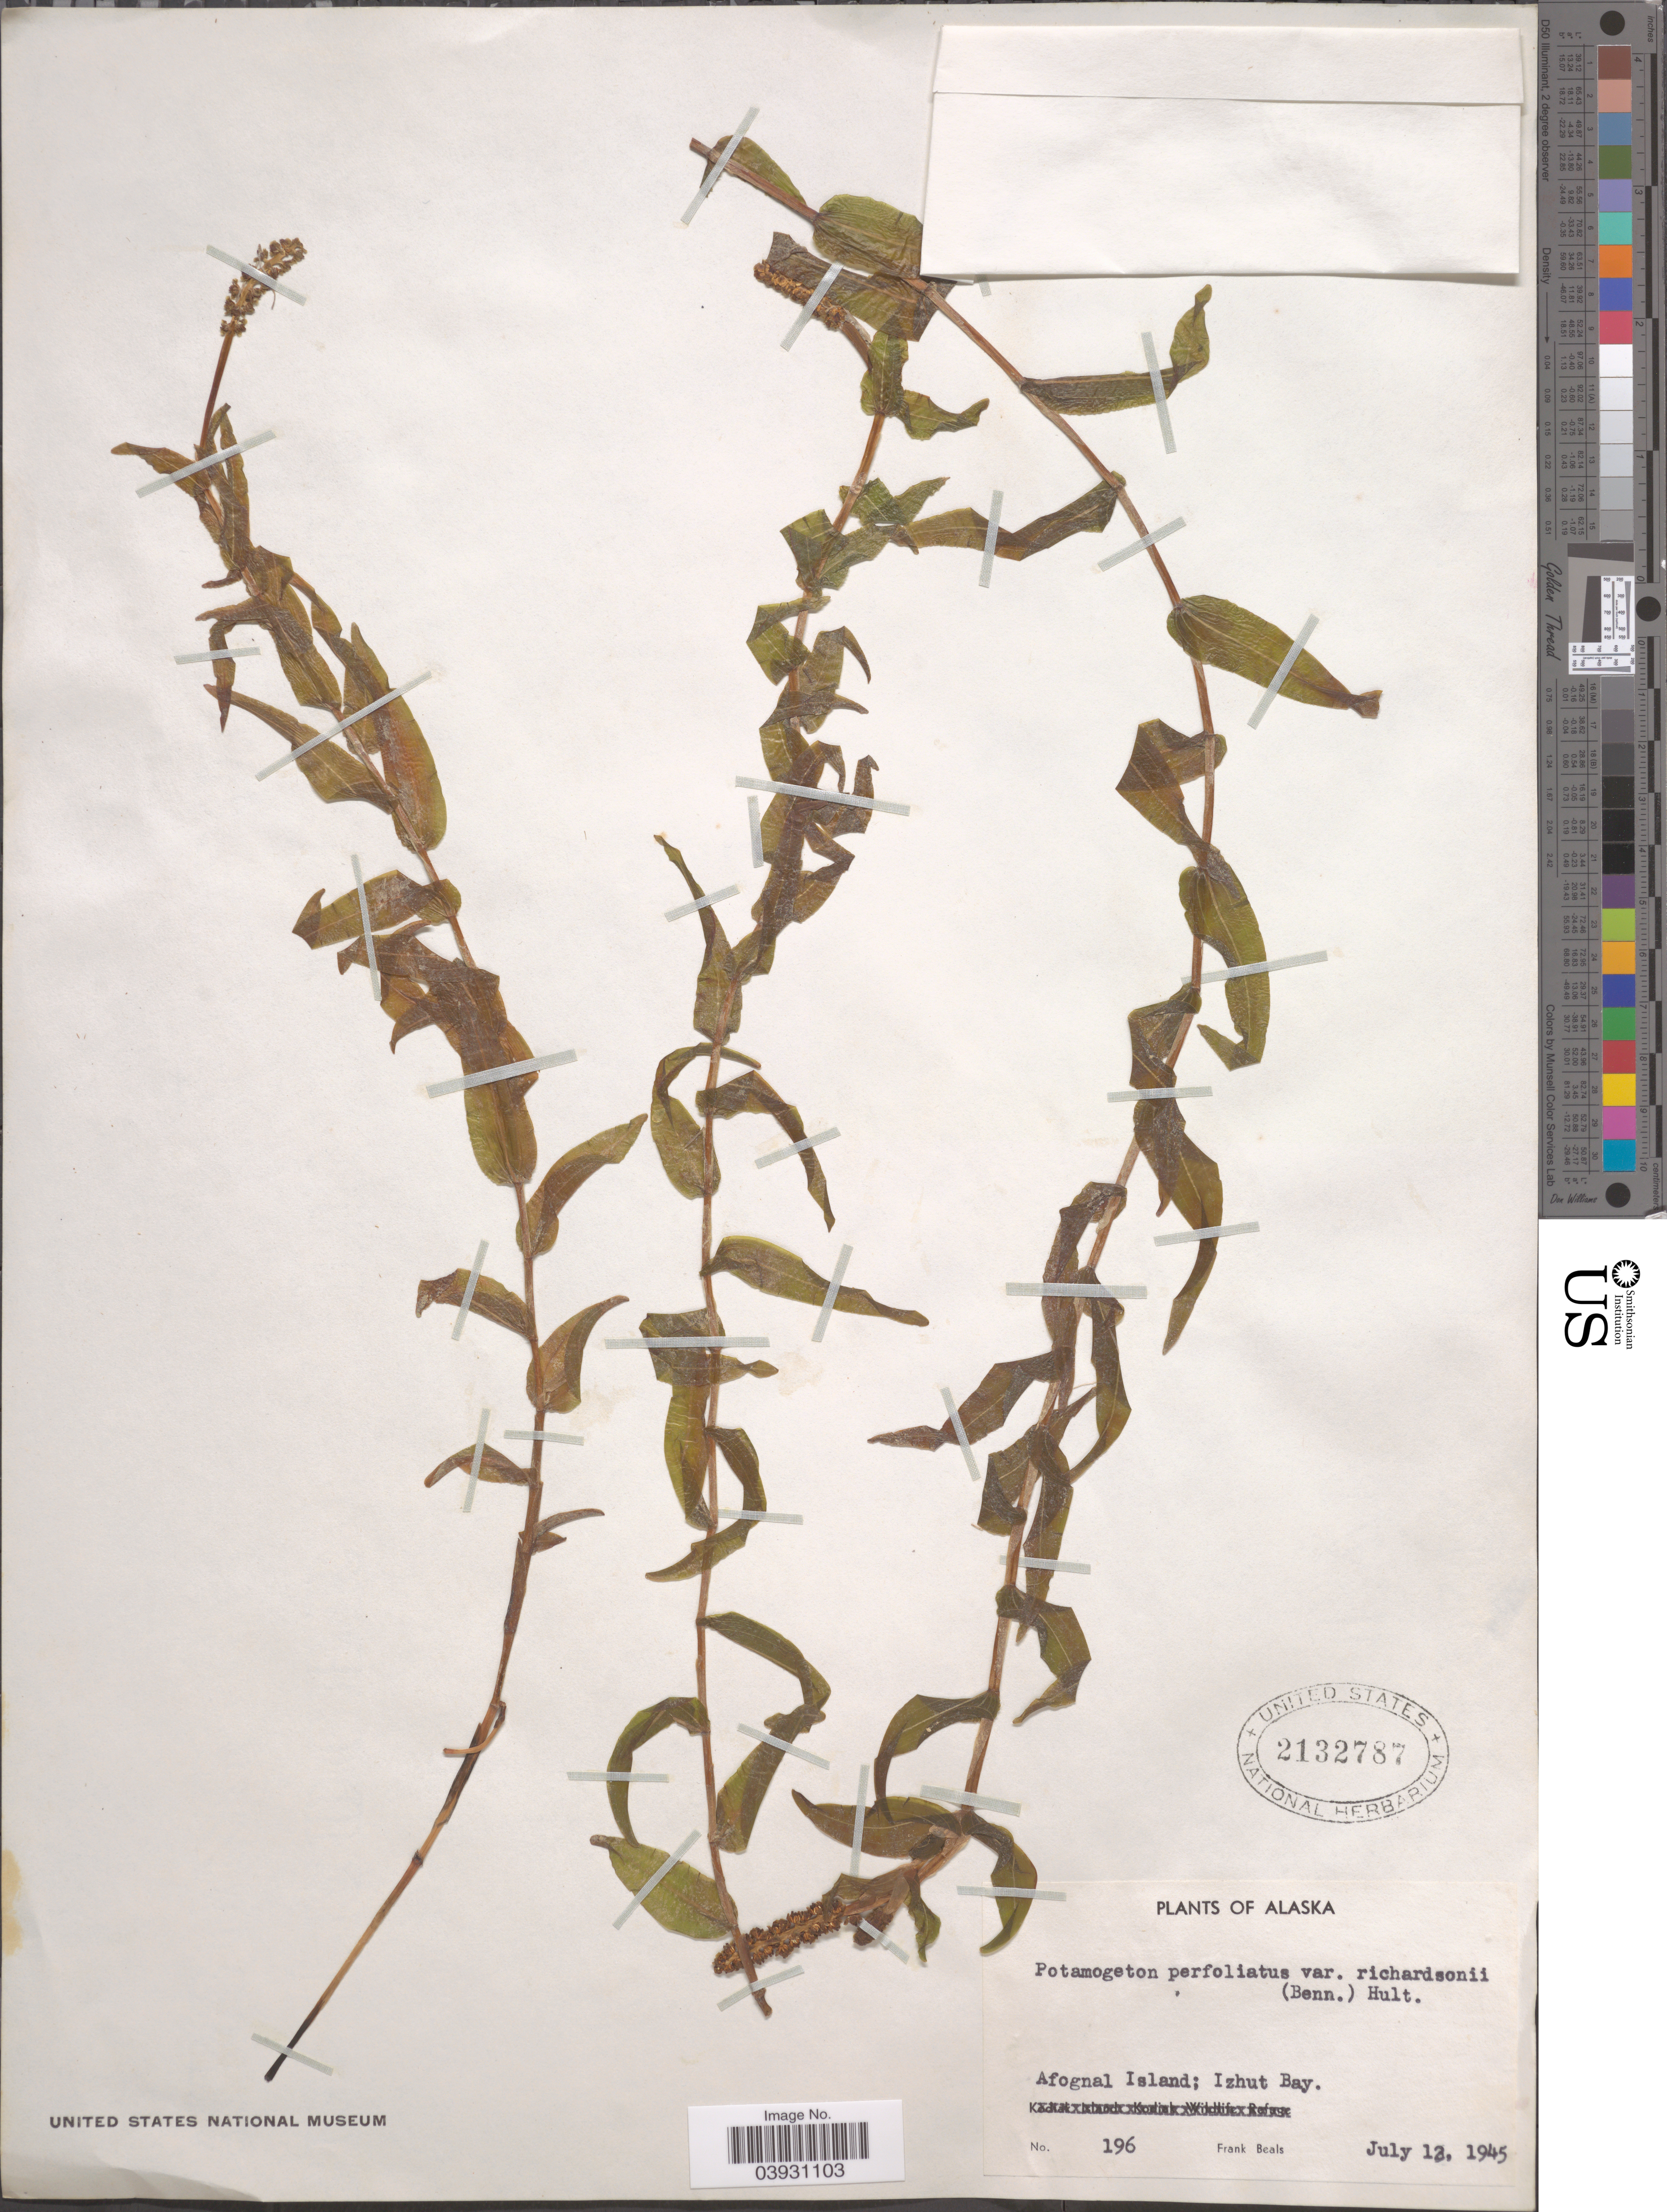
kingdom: Plantae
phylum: Tracheophyta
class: Liliopsida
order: Alismatales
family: Potamogetonaceae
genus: Potamogeton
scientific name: Potamogeton richardsonii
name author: (A.W. Benn.) Rydb.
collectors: F. Beals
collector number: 196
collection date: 1945-07-12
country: United States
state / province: Alaska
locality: Afognal Island; Izhut Bay.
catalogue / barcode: US 2132787